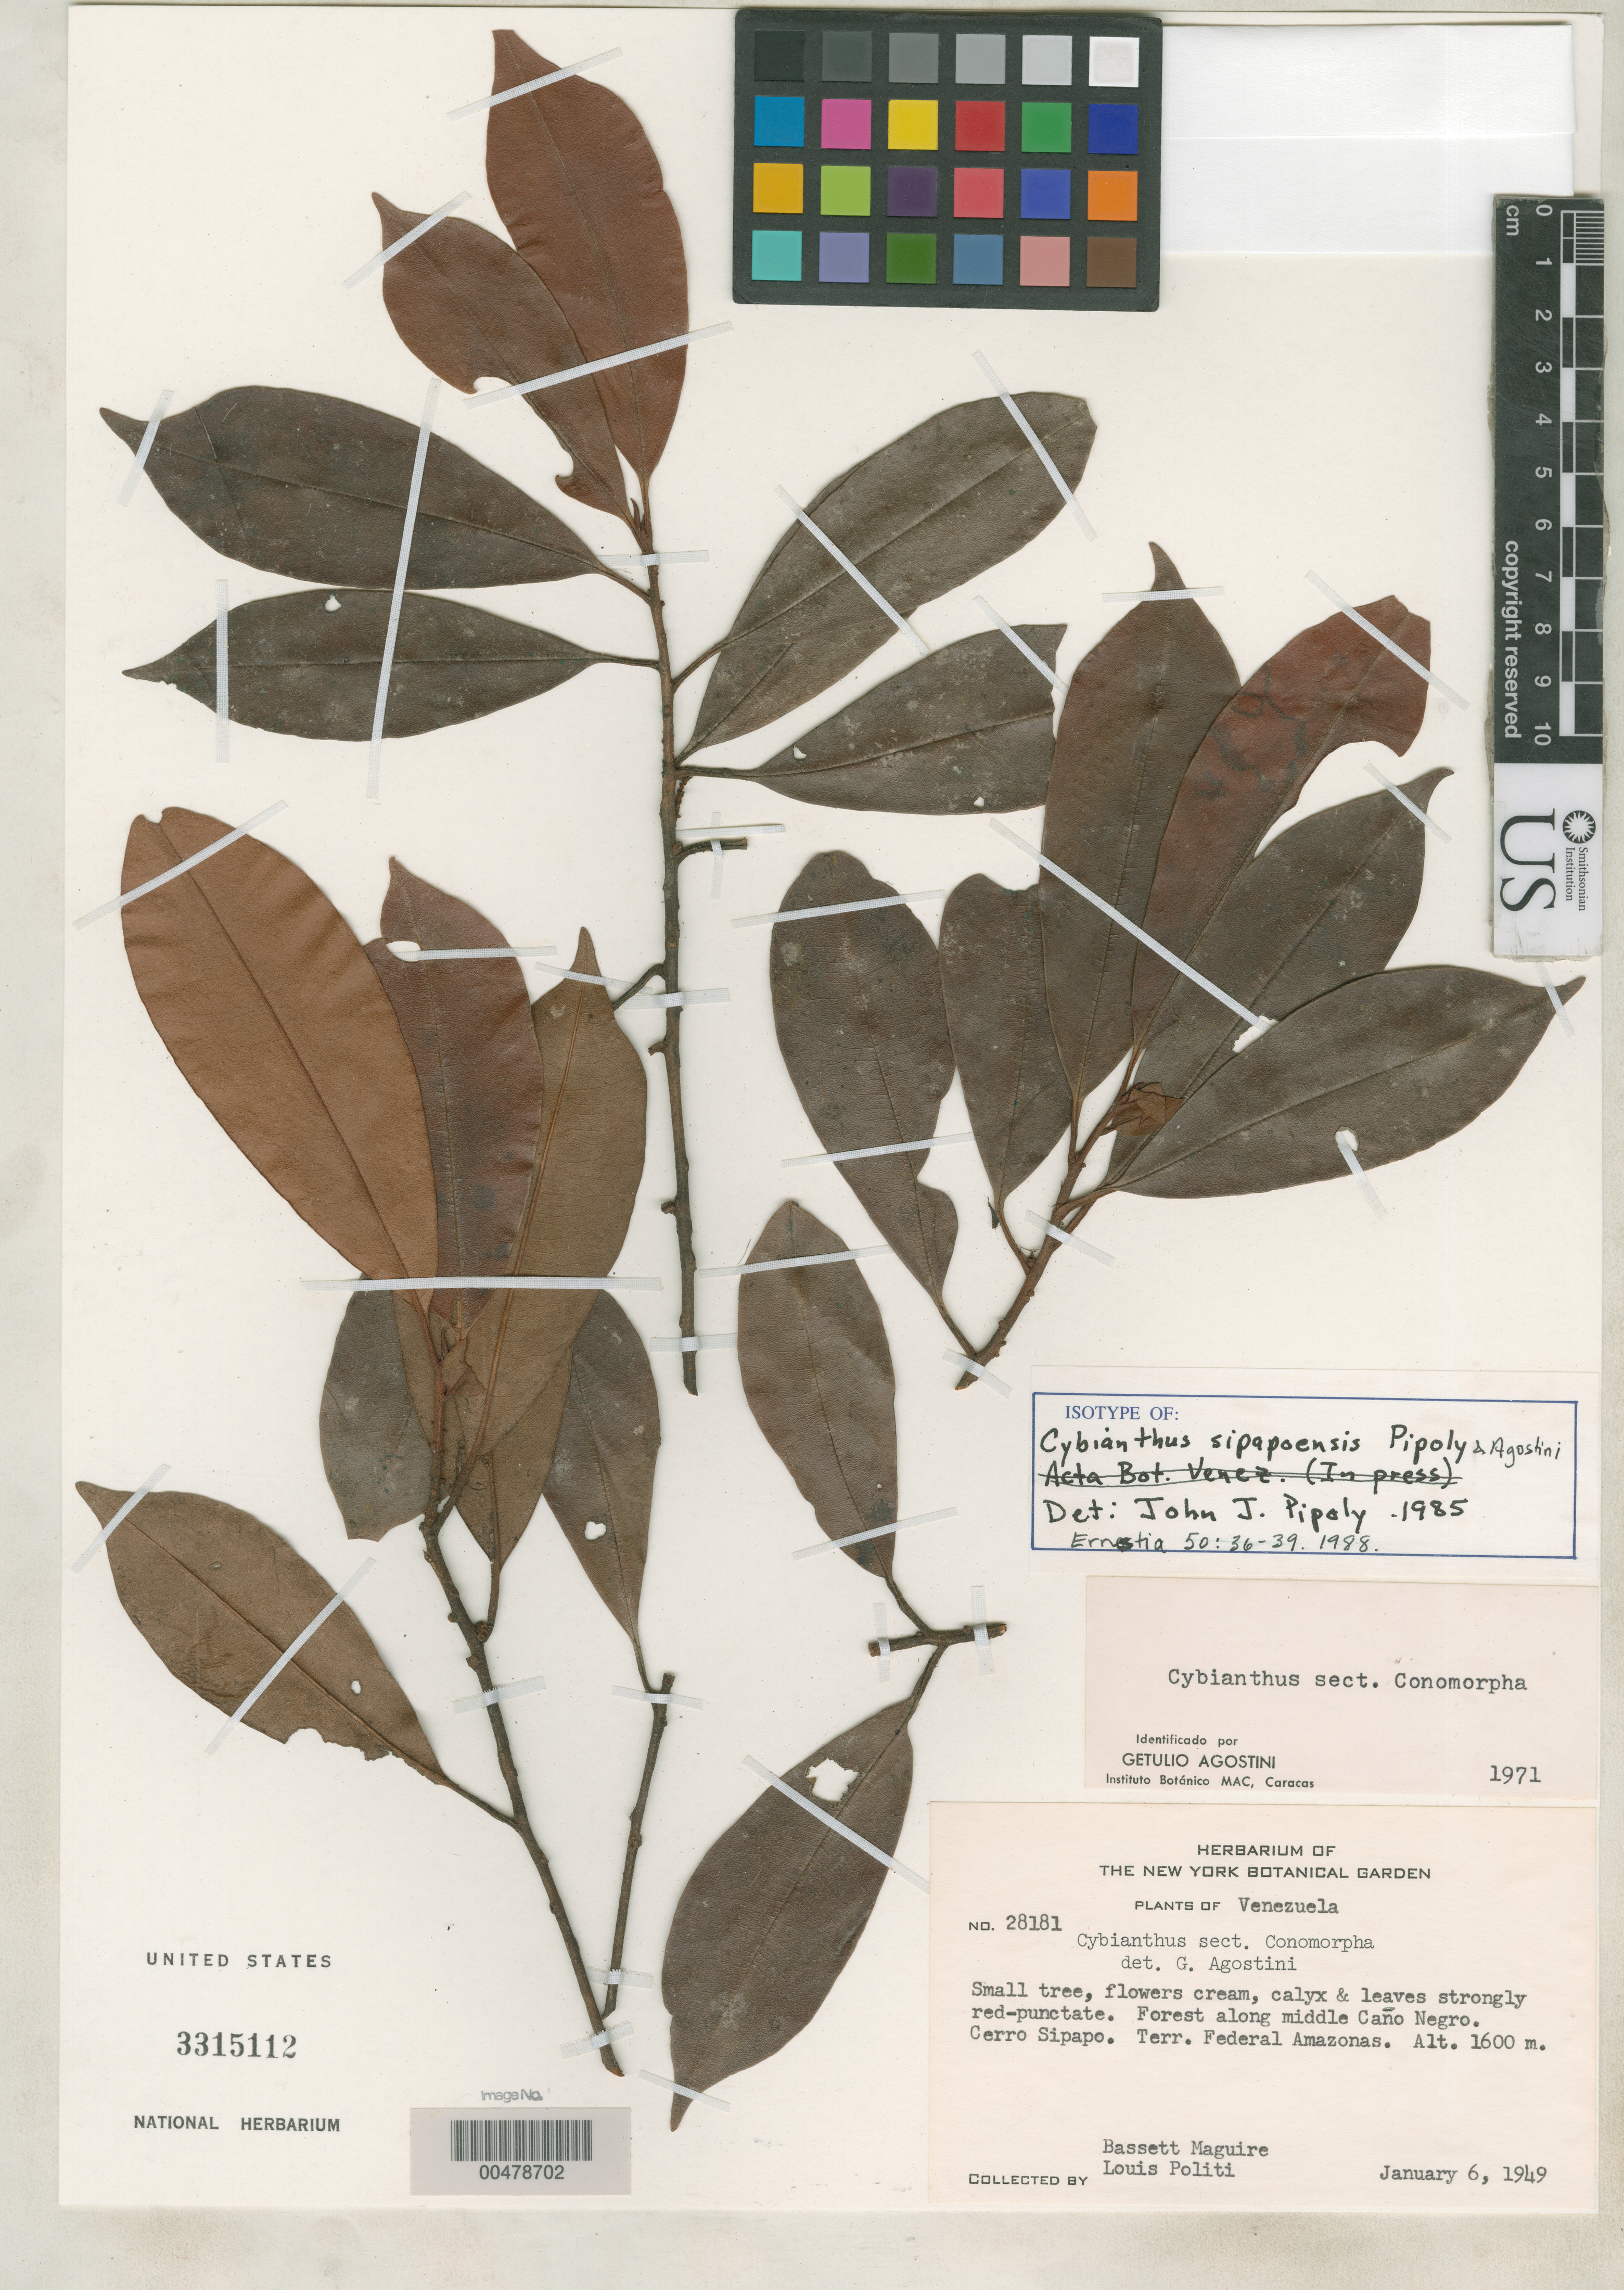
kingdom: Plantae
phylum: Tracheophyta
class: Magnoliopsida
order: Ericales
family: Primulaceae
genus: Cybianthus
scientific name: Cybianthus sipapoensis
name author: Pipoly & G. Agostini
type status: Isotype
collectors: B. Maguire & L. Politi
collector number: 28181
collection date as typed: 06 Jan 1949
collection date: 1949-01-06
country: Venezuela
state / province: Amazonas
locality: Cerro Sipapo, forest along middle Cano Negro.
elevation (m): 1600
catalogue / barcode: US 3315112